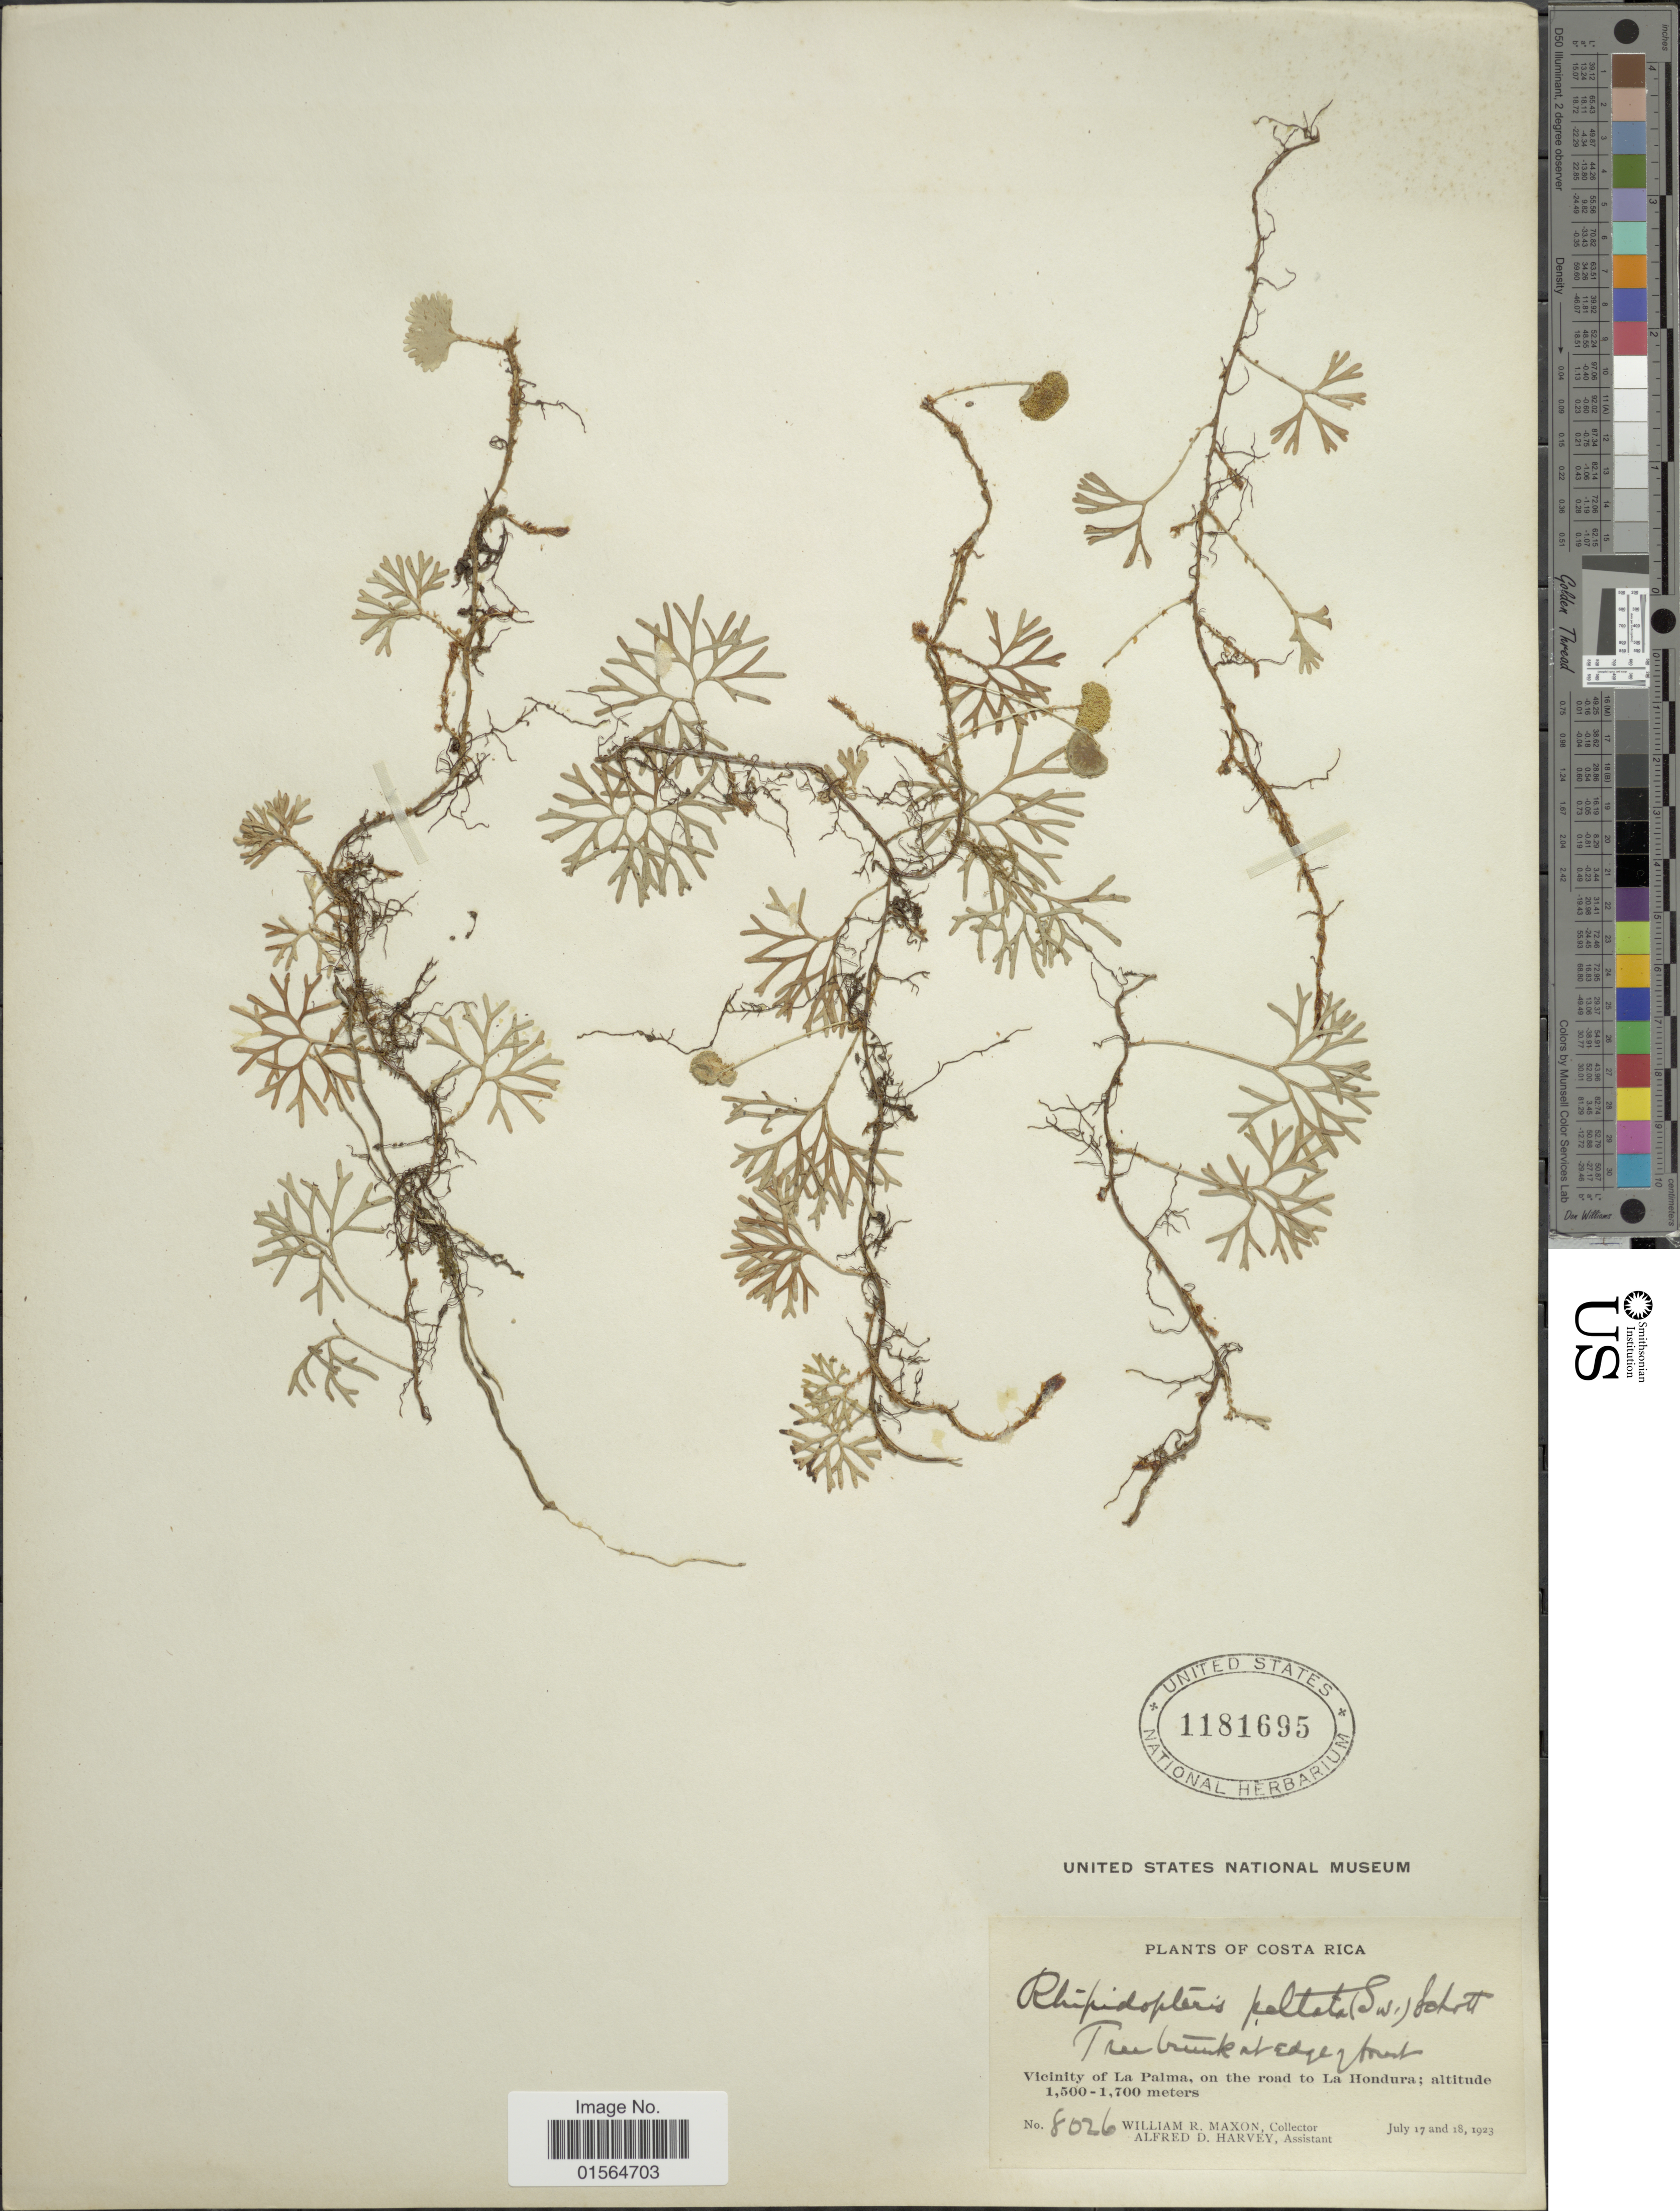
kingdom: Plantae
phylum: Tracheophyta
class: Polypodiopsida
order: Polypodiales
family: Dryopteridaceae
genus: Elaphoglossum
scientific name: Elaphoglossum peltatum f. peltatum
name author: (Sw.) Urb.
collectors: W. R. Maxon & A. D. Harvey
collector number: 8026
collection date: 1923-07-17/1923-07-18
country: Costa Rica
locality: Vicinity of La Palma, on the road to La Hondura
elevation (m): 1500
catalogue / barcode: US 1181695